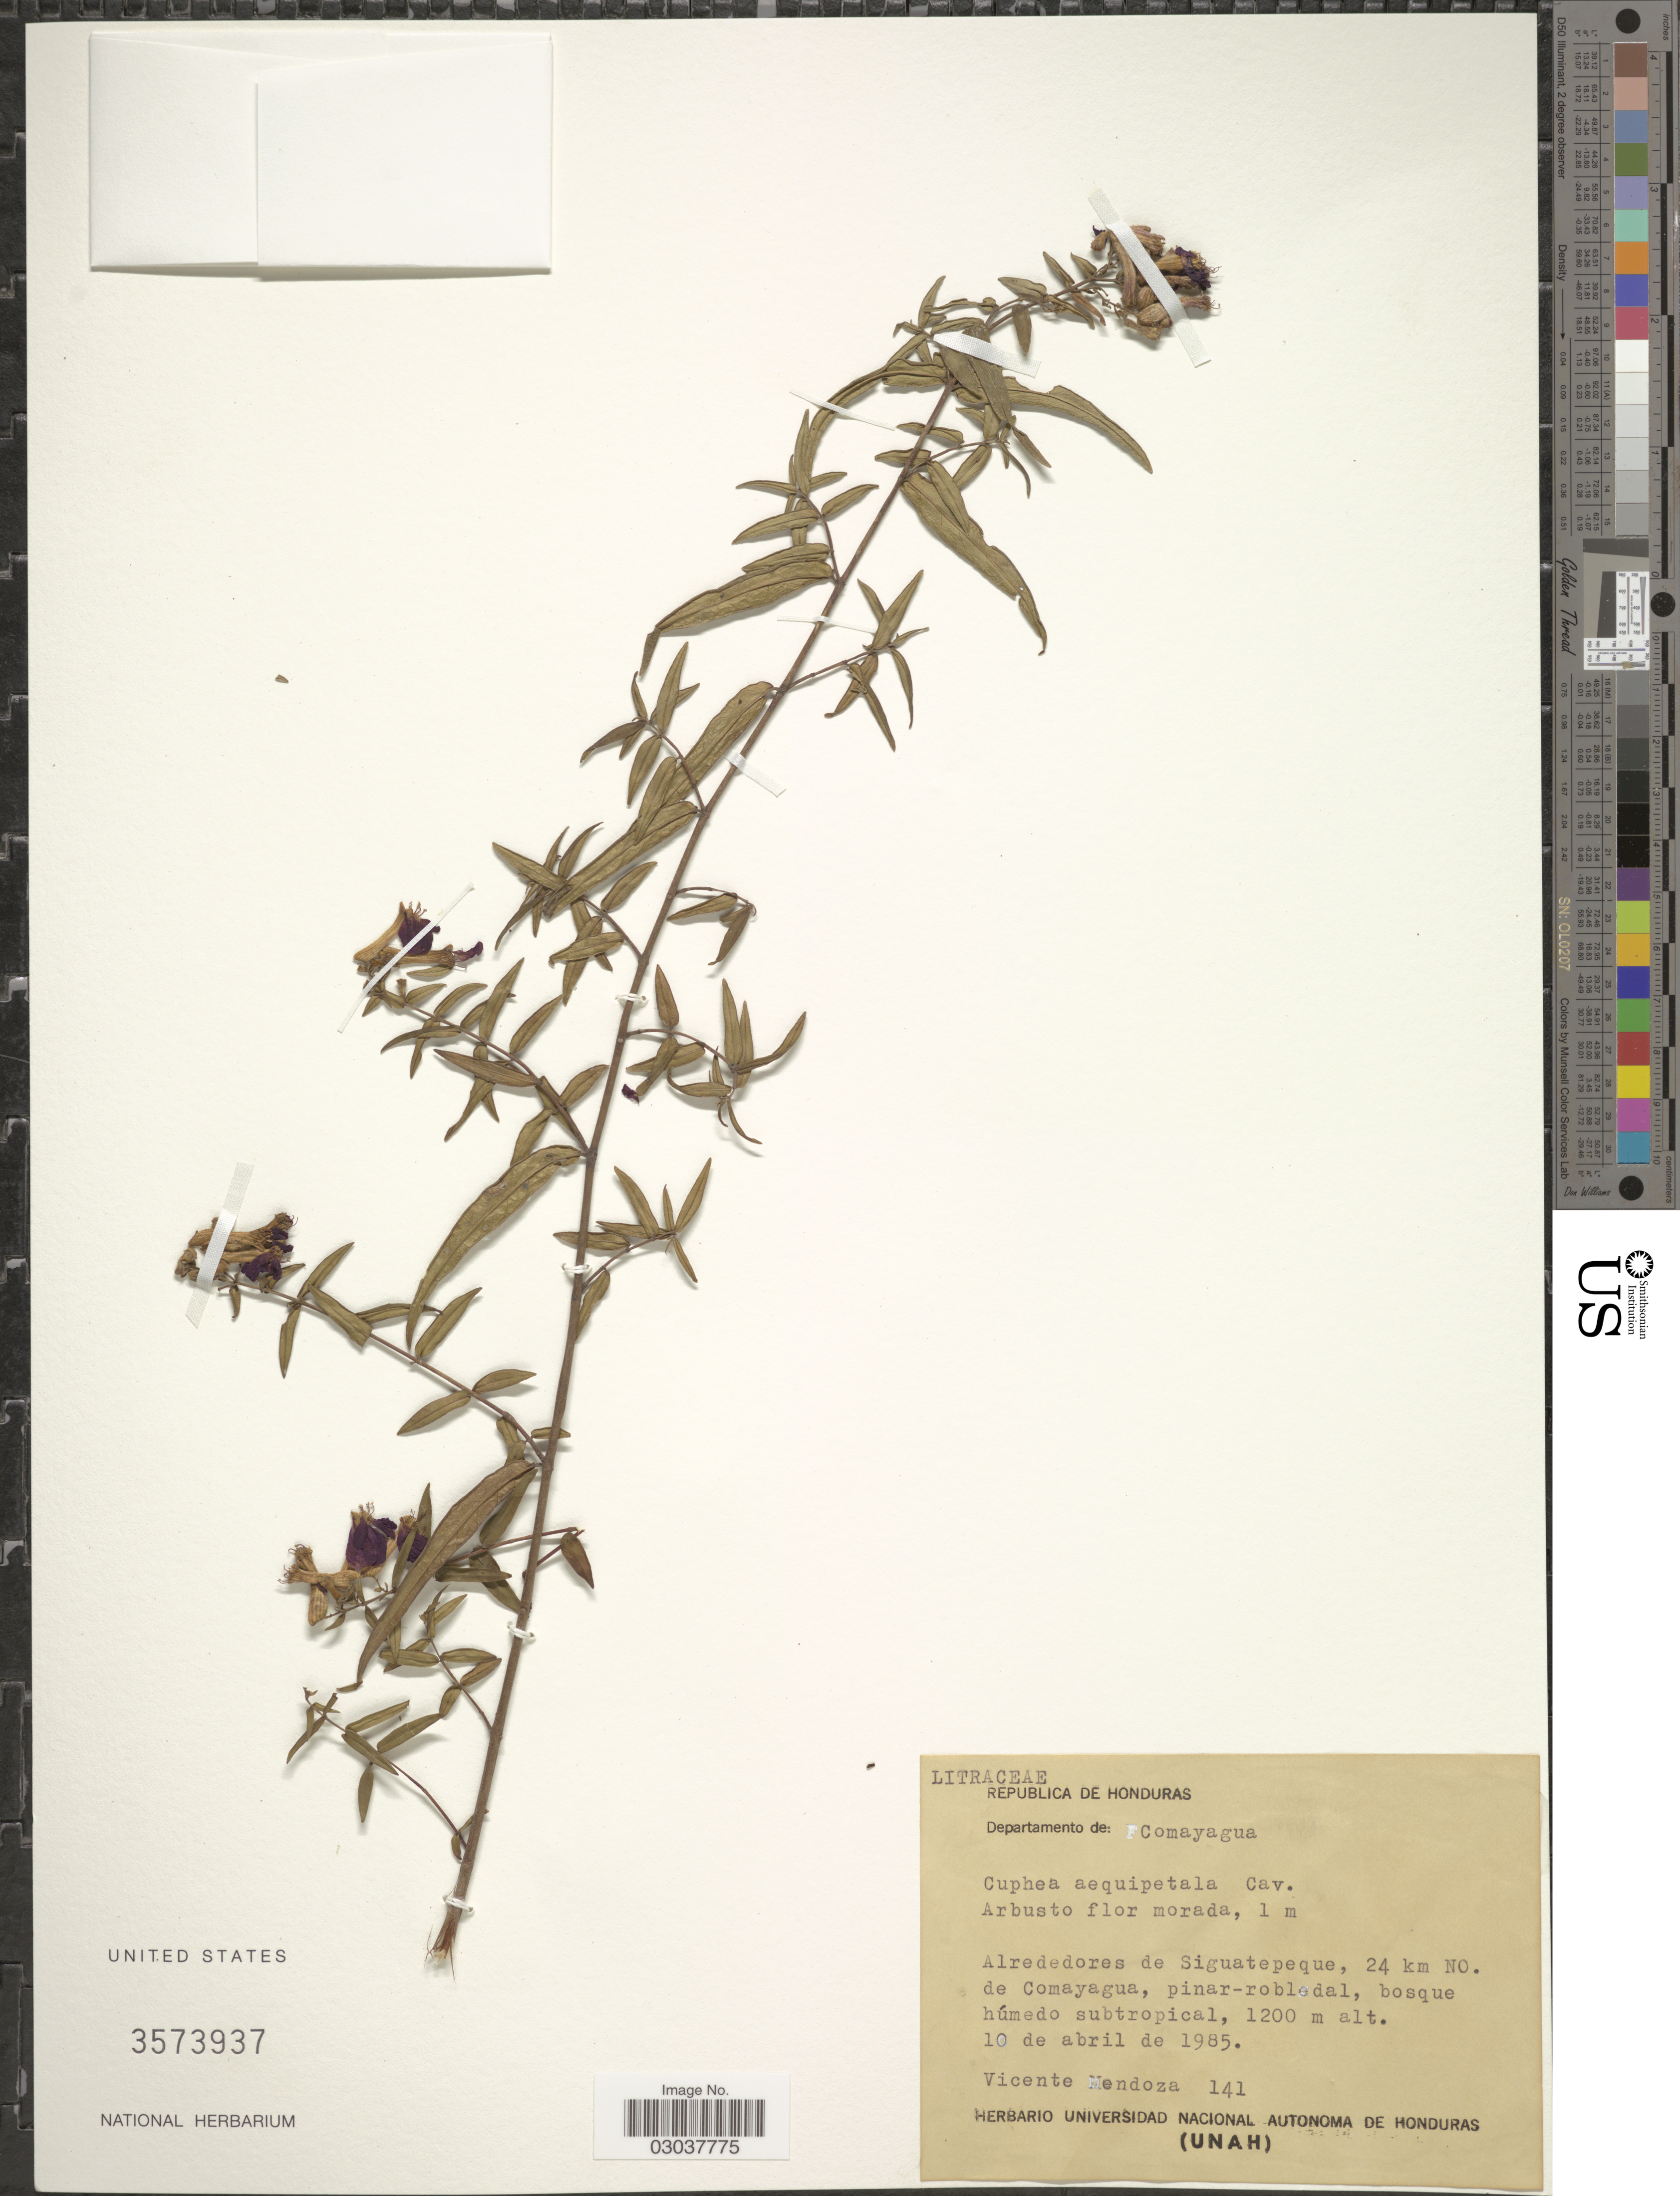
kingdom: Plantae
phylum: Tracheophyta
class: Magnoliopsida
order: Myrtales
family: Lythraceae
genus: Cuphea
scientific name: Cuphea aequipetala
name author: Cav.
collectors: V. Mendoza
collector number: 141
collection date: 1985-04-10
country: Honduras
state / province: Comayagua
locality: Departamento de Comayagua. Alrededores de Siguatepeque, 24 km NO. de Comayagua.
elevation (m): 1200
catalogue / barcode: US 3573937